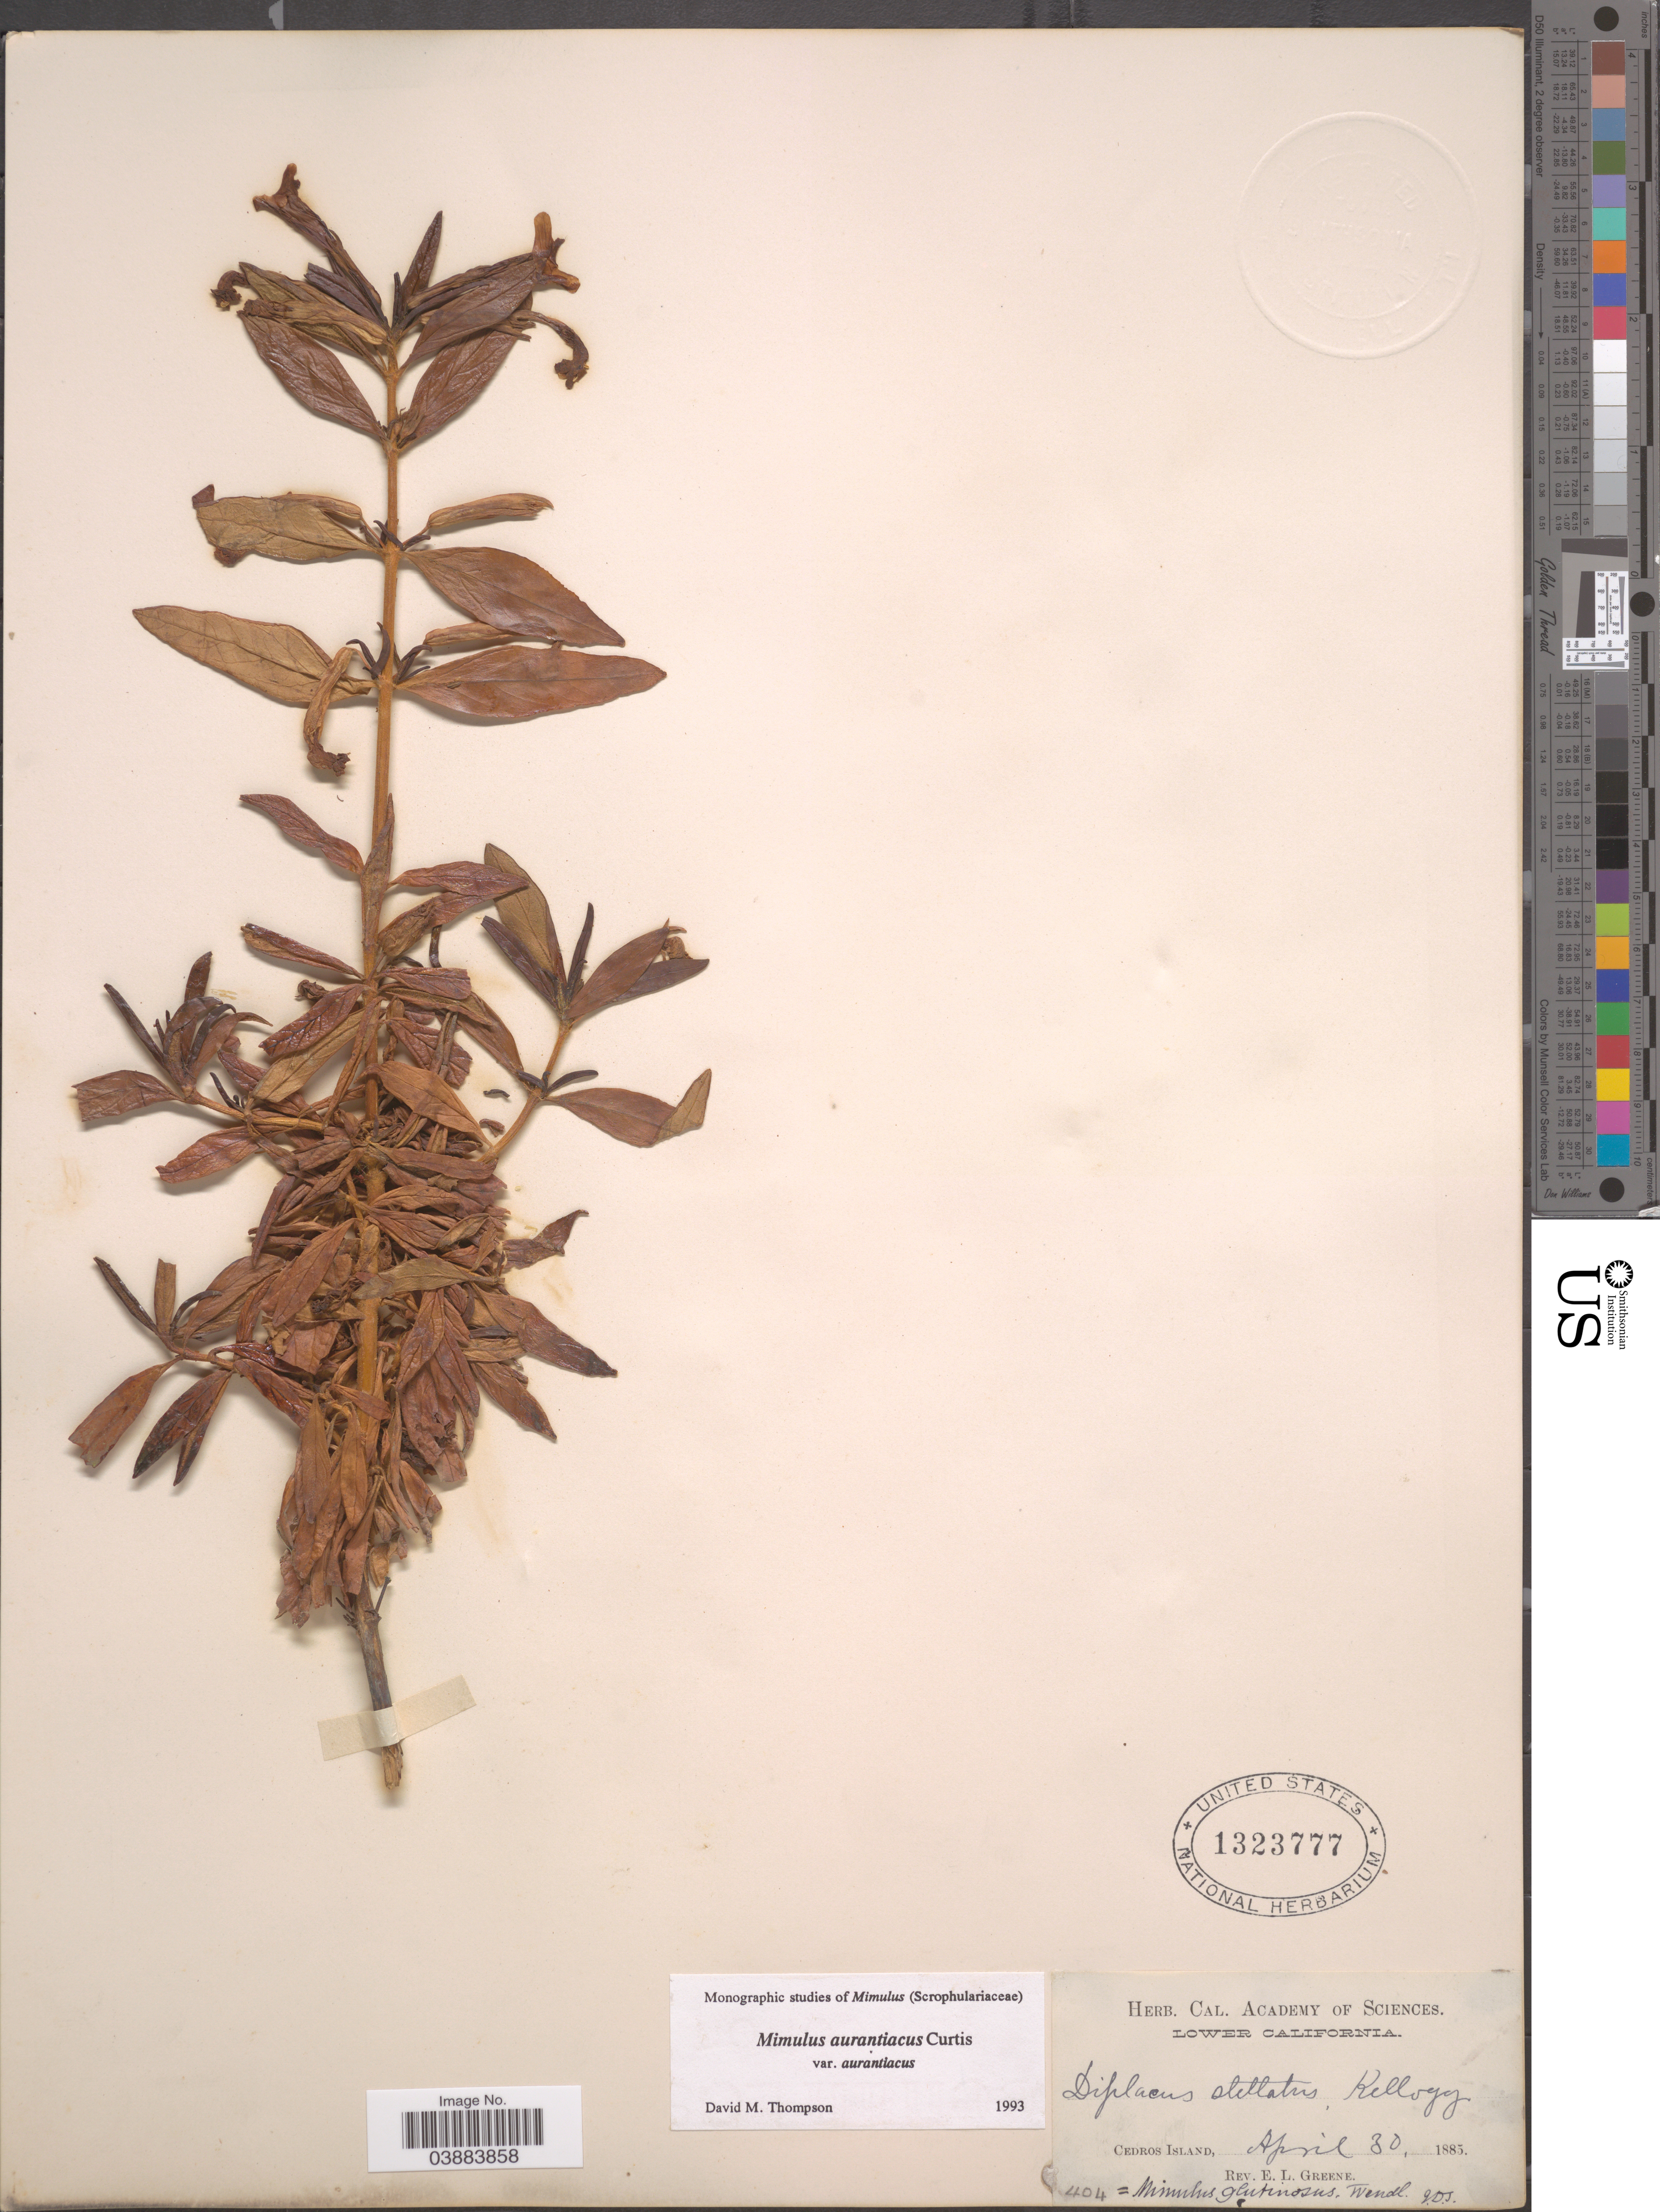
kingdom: Plantae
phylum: Tracheophyta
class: Magnoliopsida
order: Lamiales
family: Phrymaceae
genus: Diplacus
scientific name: Diplacus aurantiacus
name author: (Curtis) Jeps.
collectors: E. L. Greene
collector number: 404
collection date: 1885-04-30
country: Mexico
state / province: Baja California Norte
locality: Lower California. Cedros Island.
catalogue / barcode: US 1323777